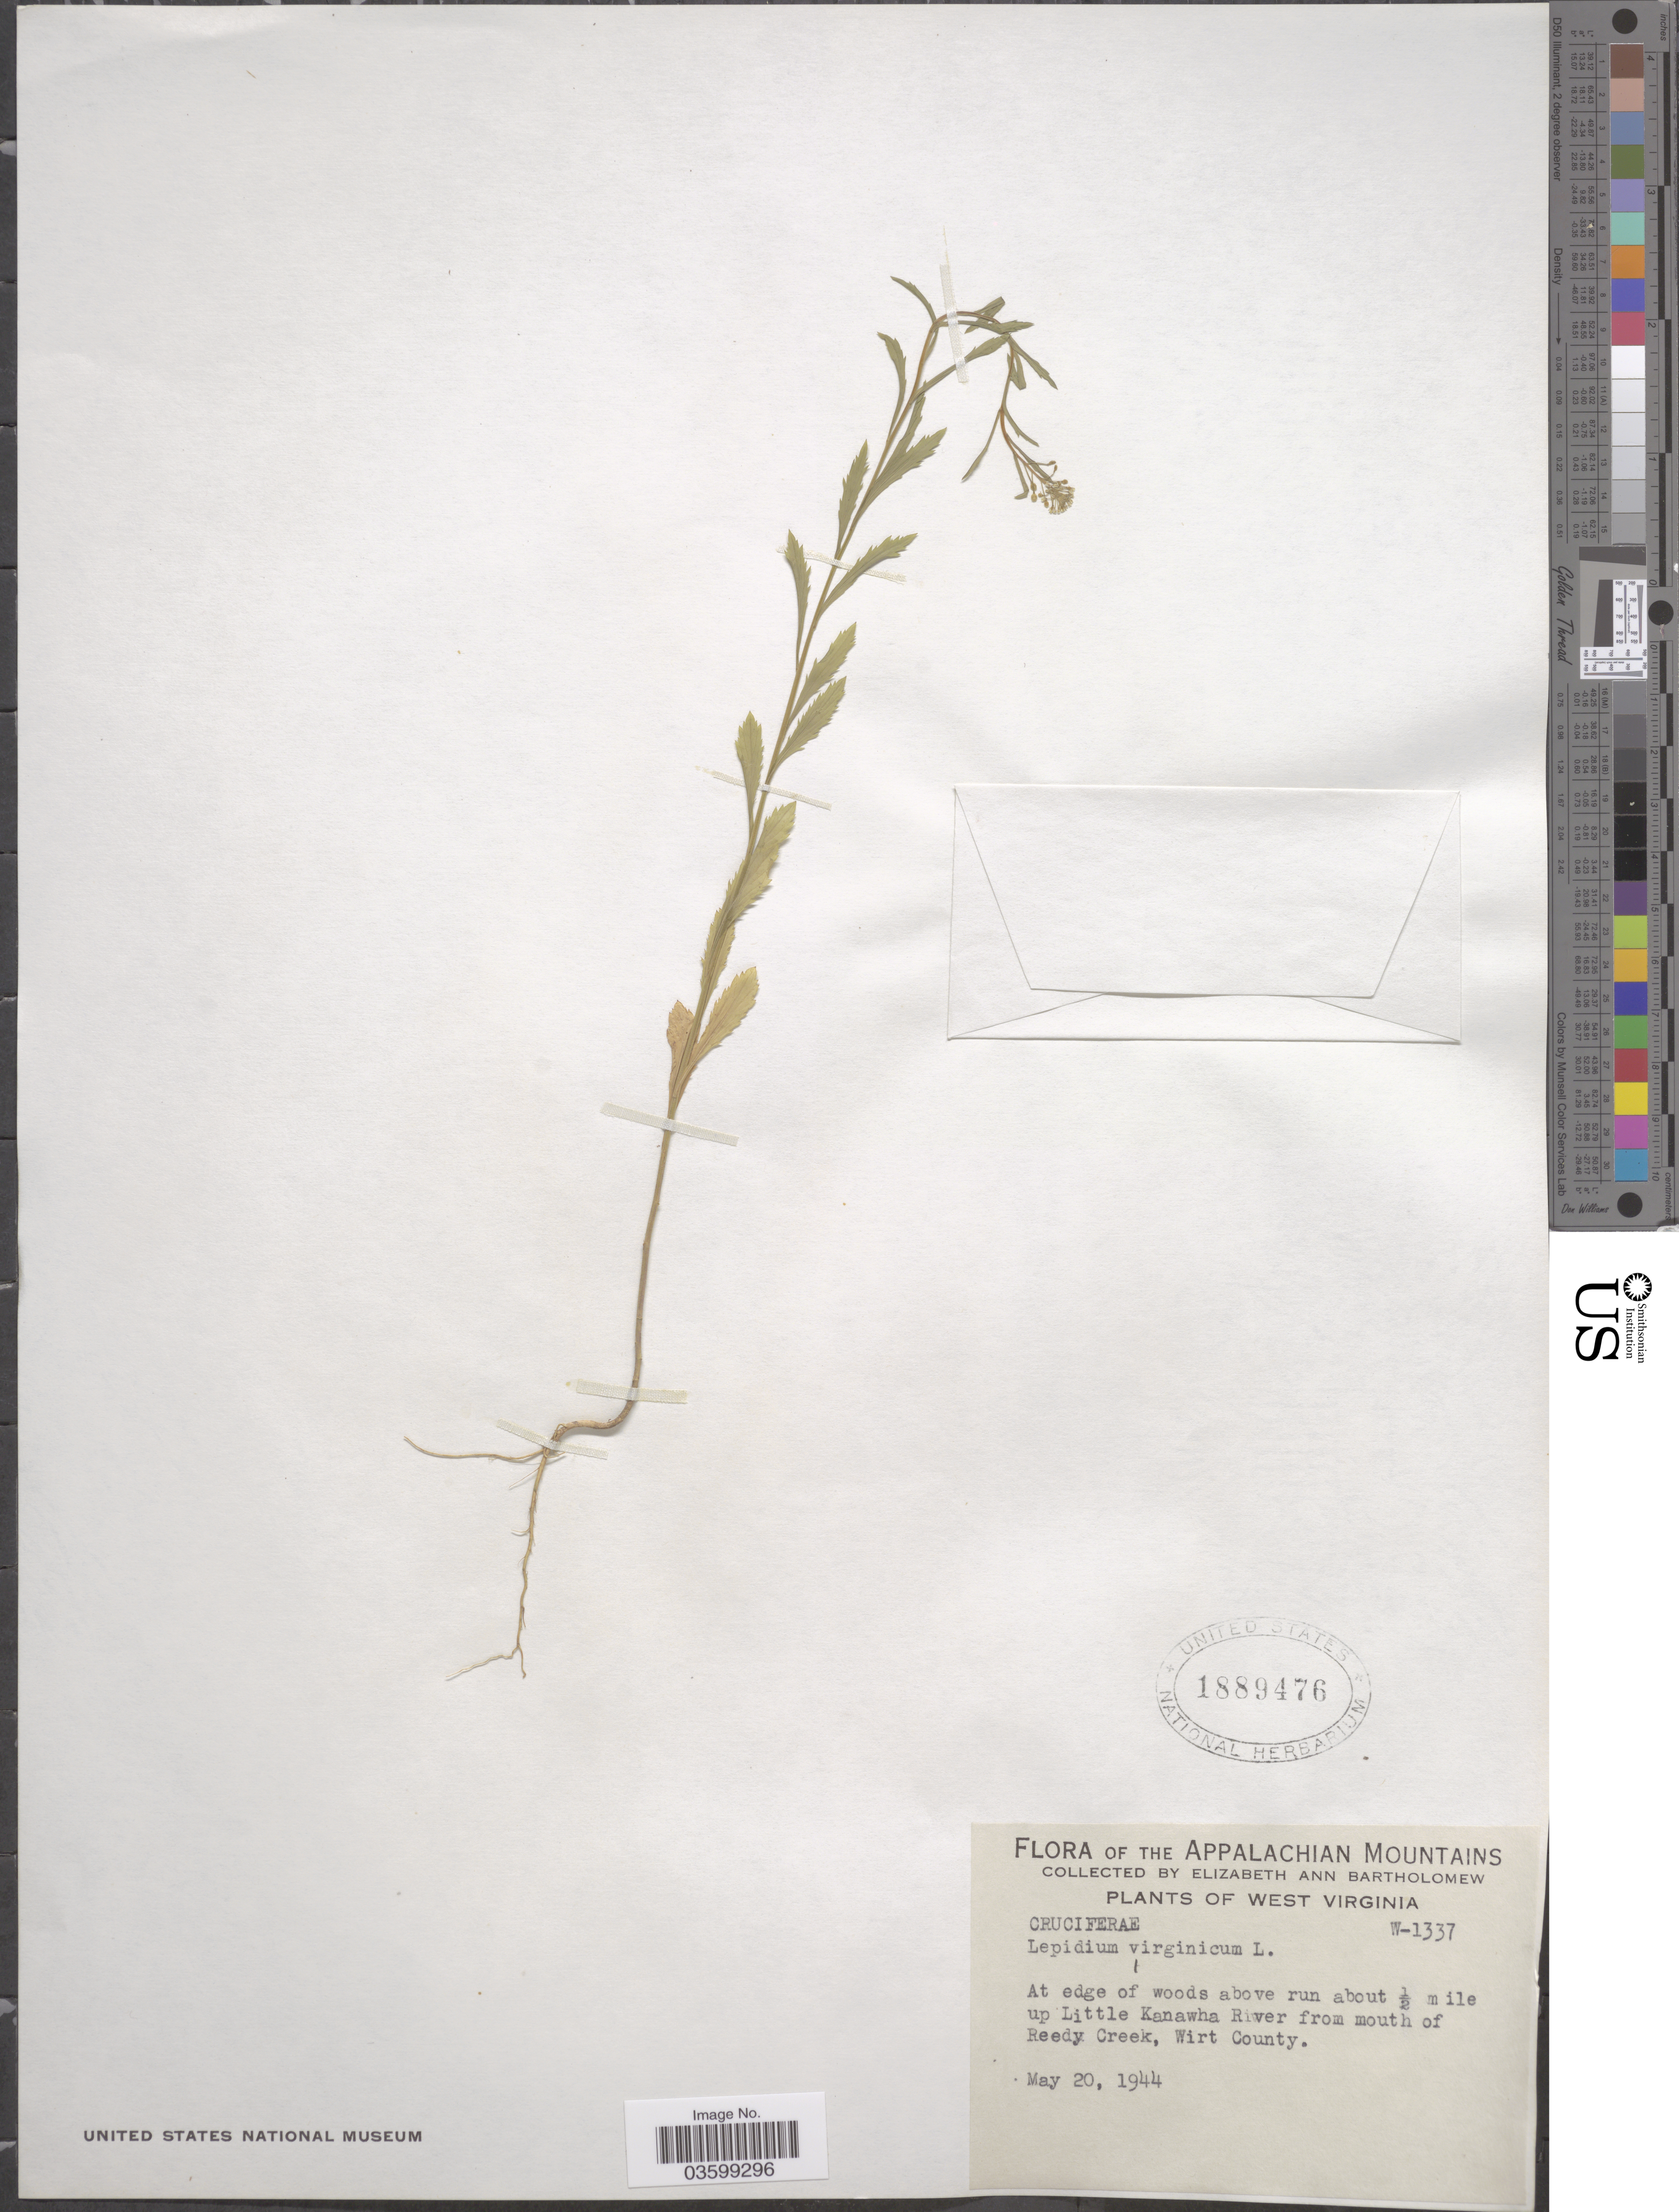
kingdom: Plantae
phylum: Tracheophyta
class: Magnoliopsida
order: Brassicales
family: Brassicaceae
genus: Lepidium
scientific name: Lepidium virginicum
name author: L.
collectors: E. Bartholomew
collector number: W-1337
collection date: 1944-05-20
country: United States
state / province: West Virginia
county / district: Wirt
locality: The Appalachian Mountains. At edge of woods above run about ½ mile up Little Kanawha River from mouth of Reedy Creek, Wirt County.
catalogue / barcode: US 1889476